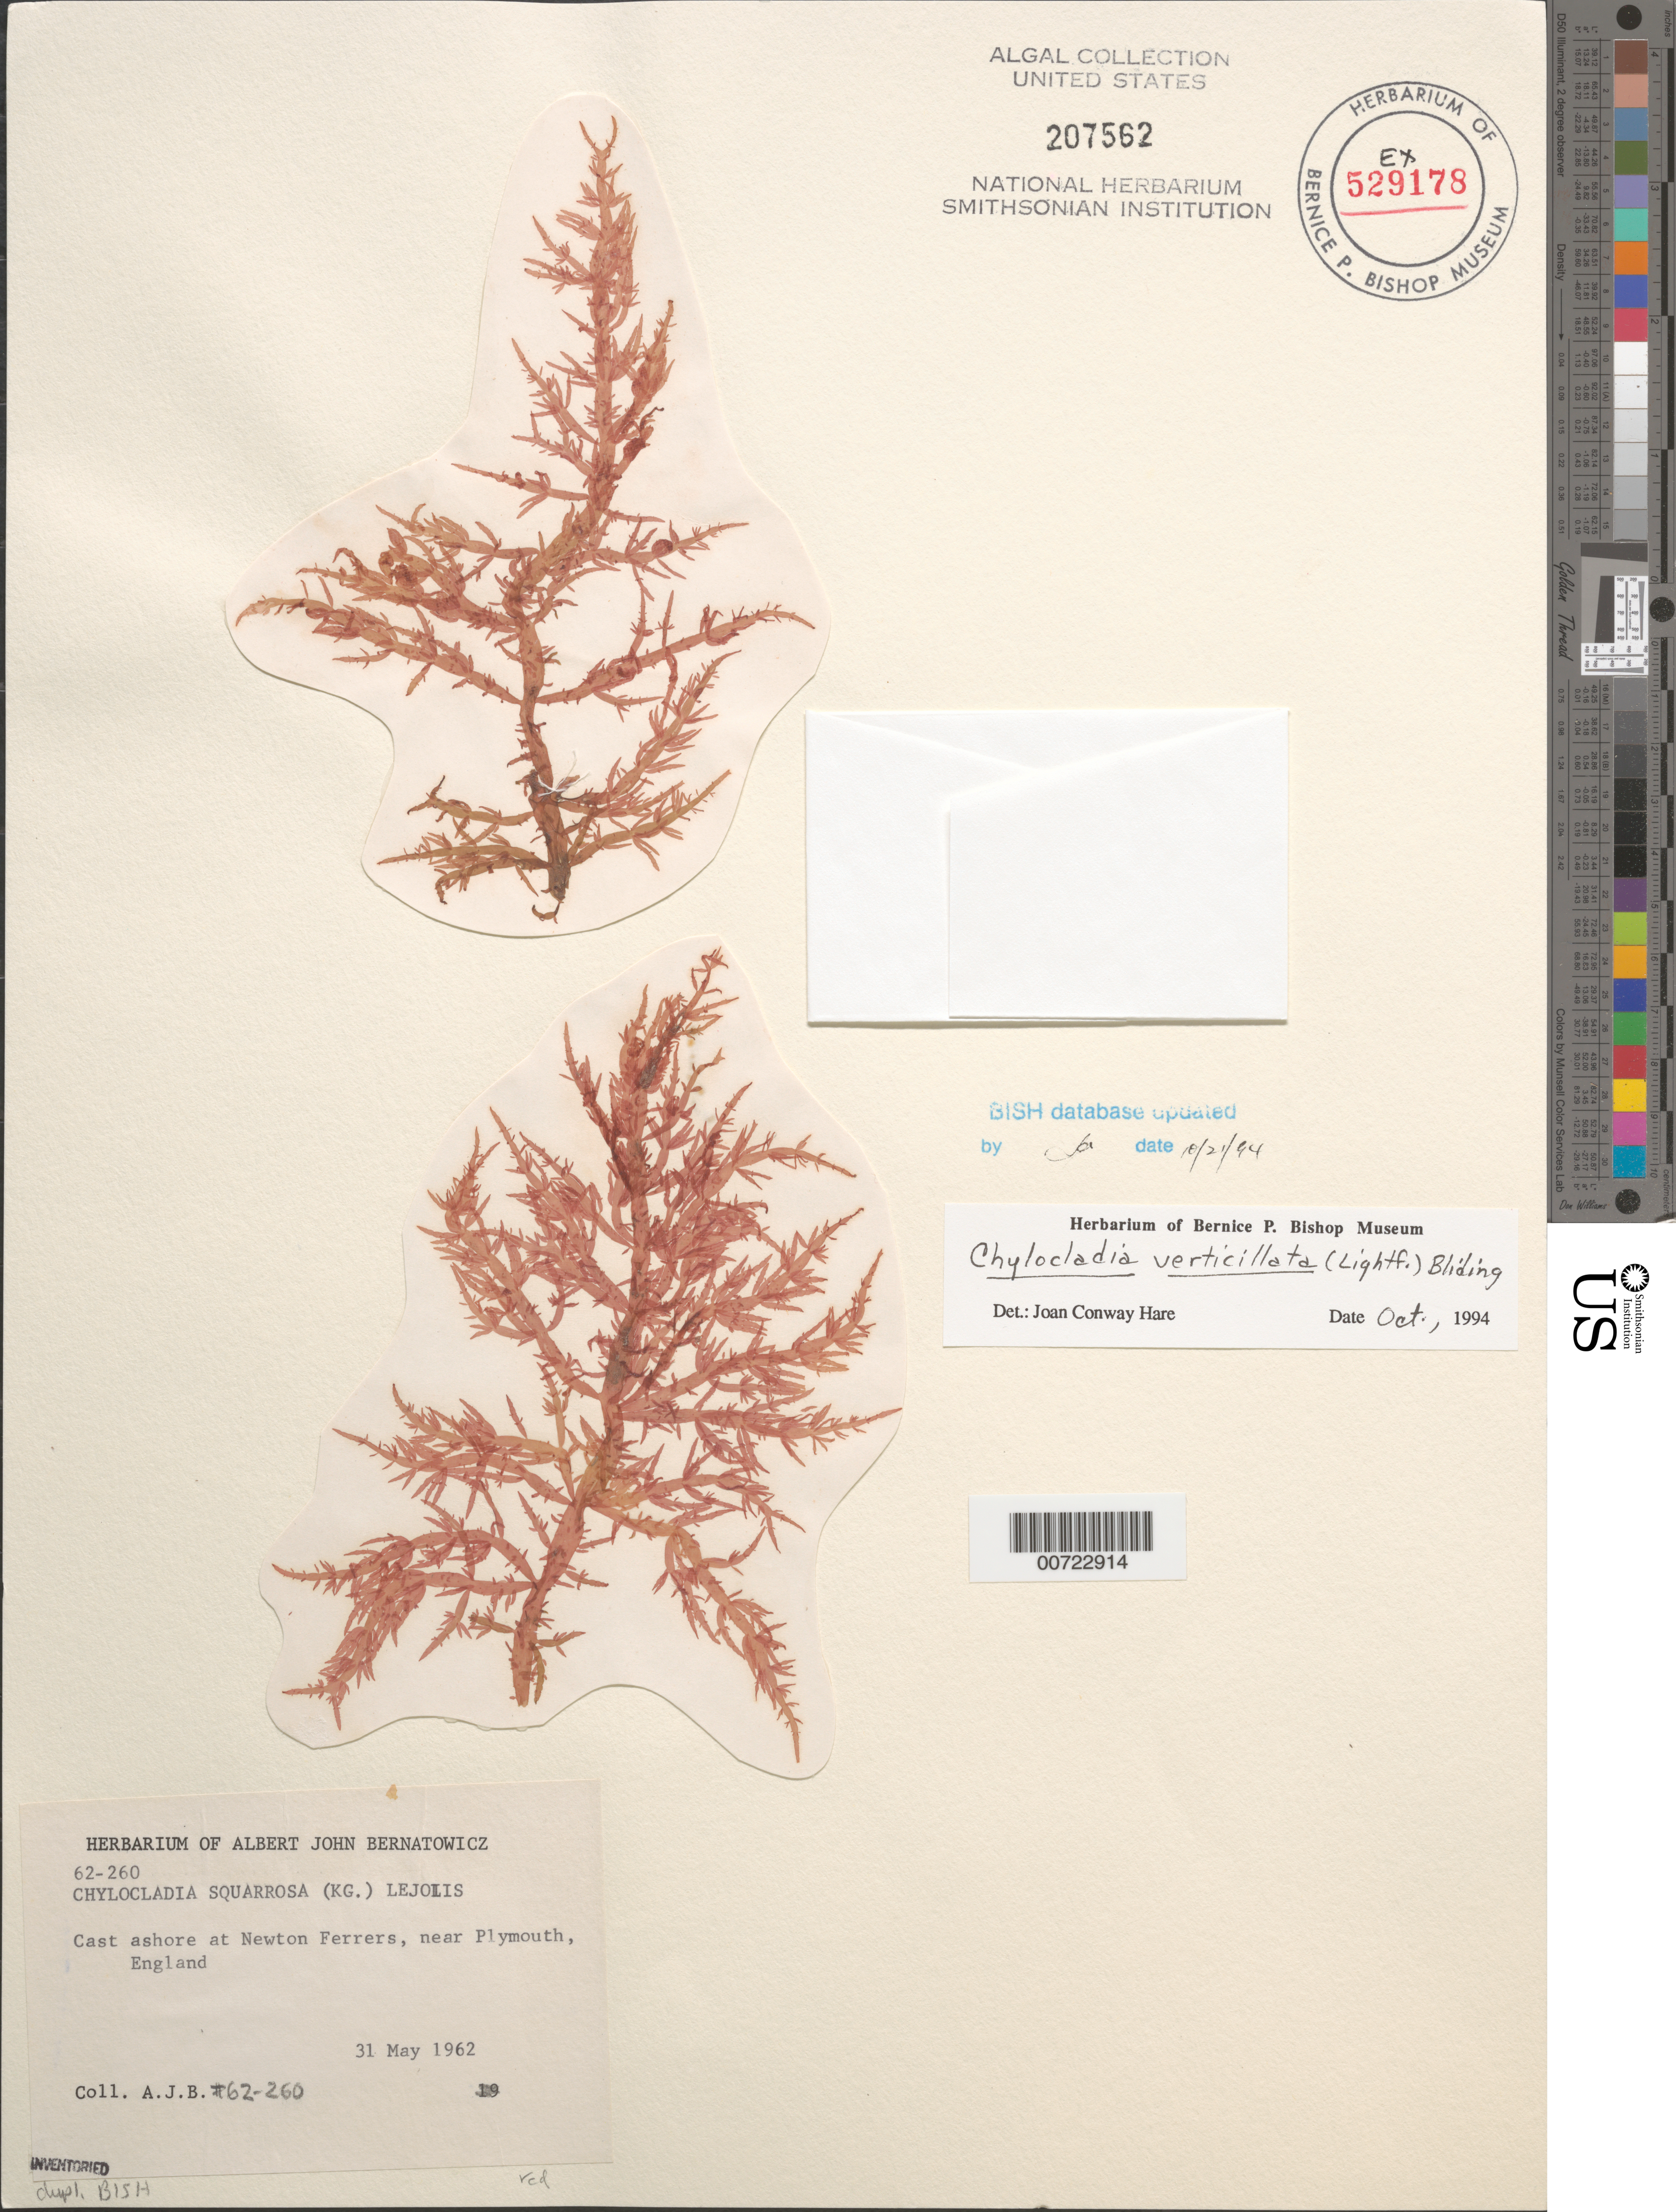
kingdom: Plantae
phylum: Rhodophyta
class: Florideophyceae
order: Rhodymeniales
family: Champiaceae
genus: Chylocladia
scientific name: Chylocladia verticillata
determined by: Hare, Joan Conway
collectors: A. Bernatowicz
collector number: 62-260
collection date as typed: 31 May 1962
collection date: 1962-05-31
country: United Kingdom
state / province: England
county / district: Devon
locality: Newton Ferrers, near Plymouth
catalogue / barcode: US 207562